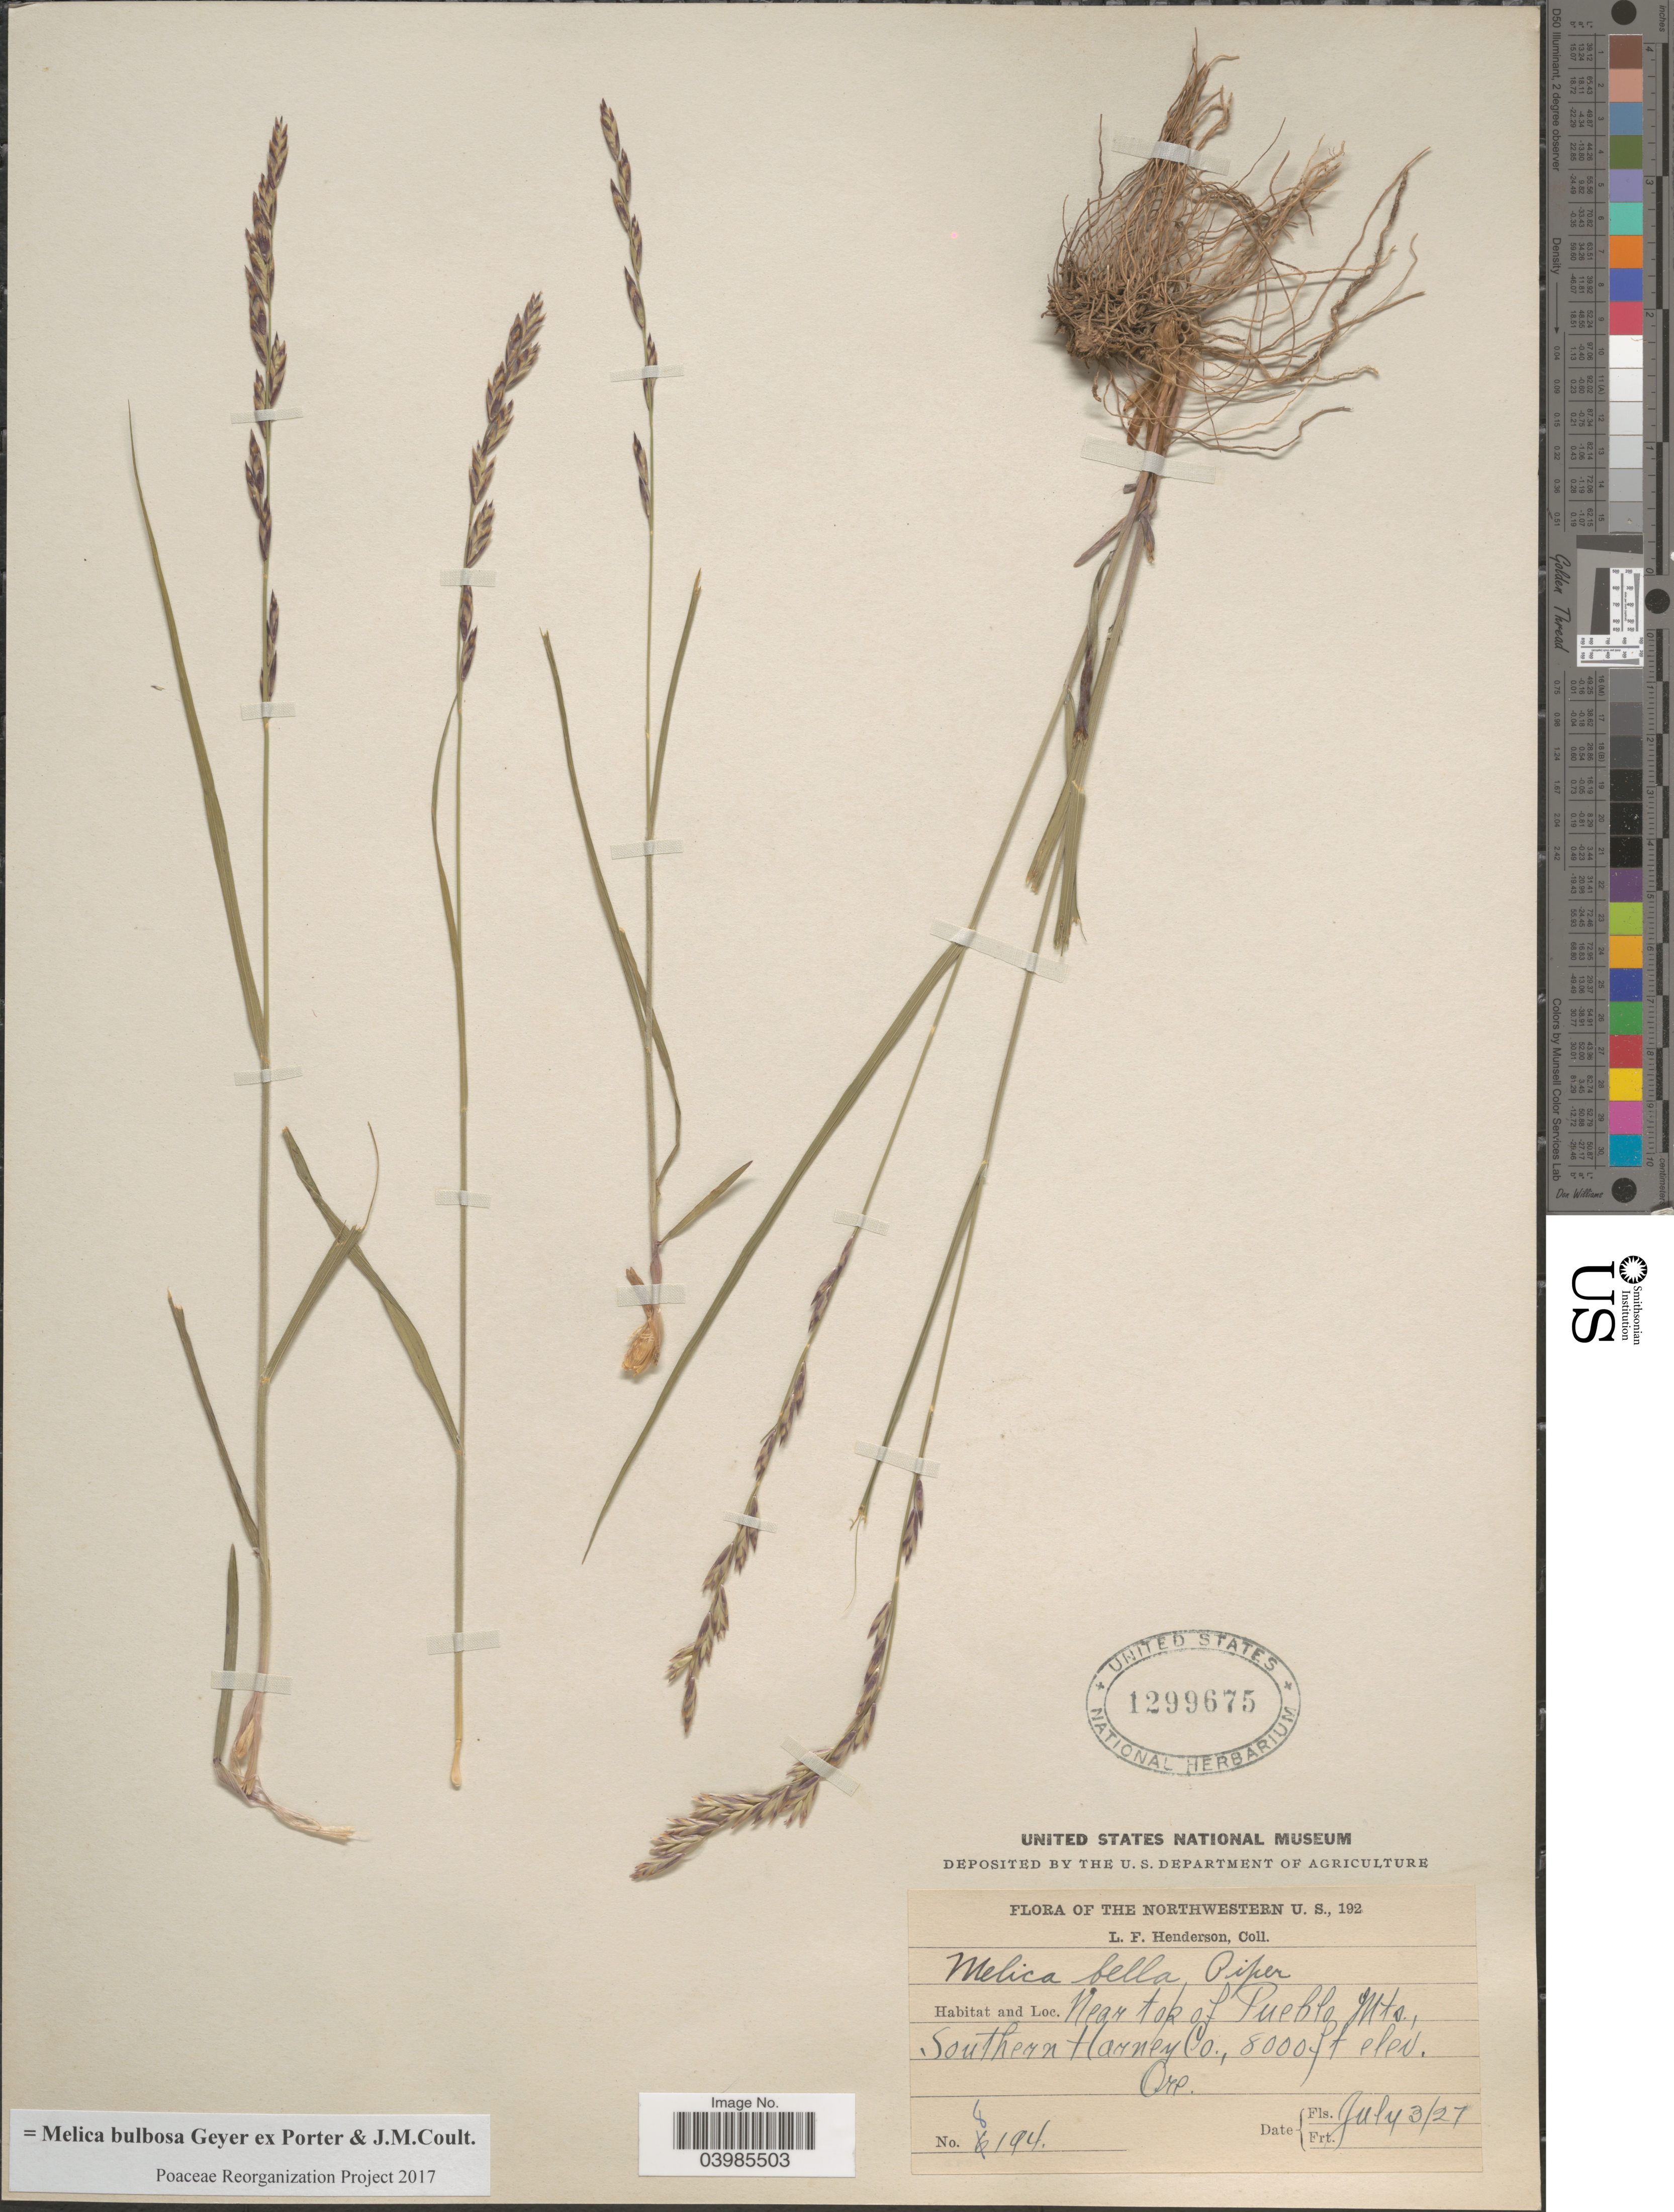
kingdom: Plantae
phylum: Tracheophyta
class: Liliopsida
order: Poales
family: Poaceae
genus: Melica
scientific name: Melica bulbosa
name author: Geyer ex Porter & J.M. Coult.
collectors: L. Henderson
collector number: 8194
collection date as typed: Transcribed d/m/y: 3/7/27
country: United States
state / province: Oregon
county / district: Harney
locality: The Northwestern U. S. Near top of Pueblo Mts., Southern Harney Co.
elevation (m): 2438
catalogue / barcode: US 1299675